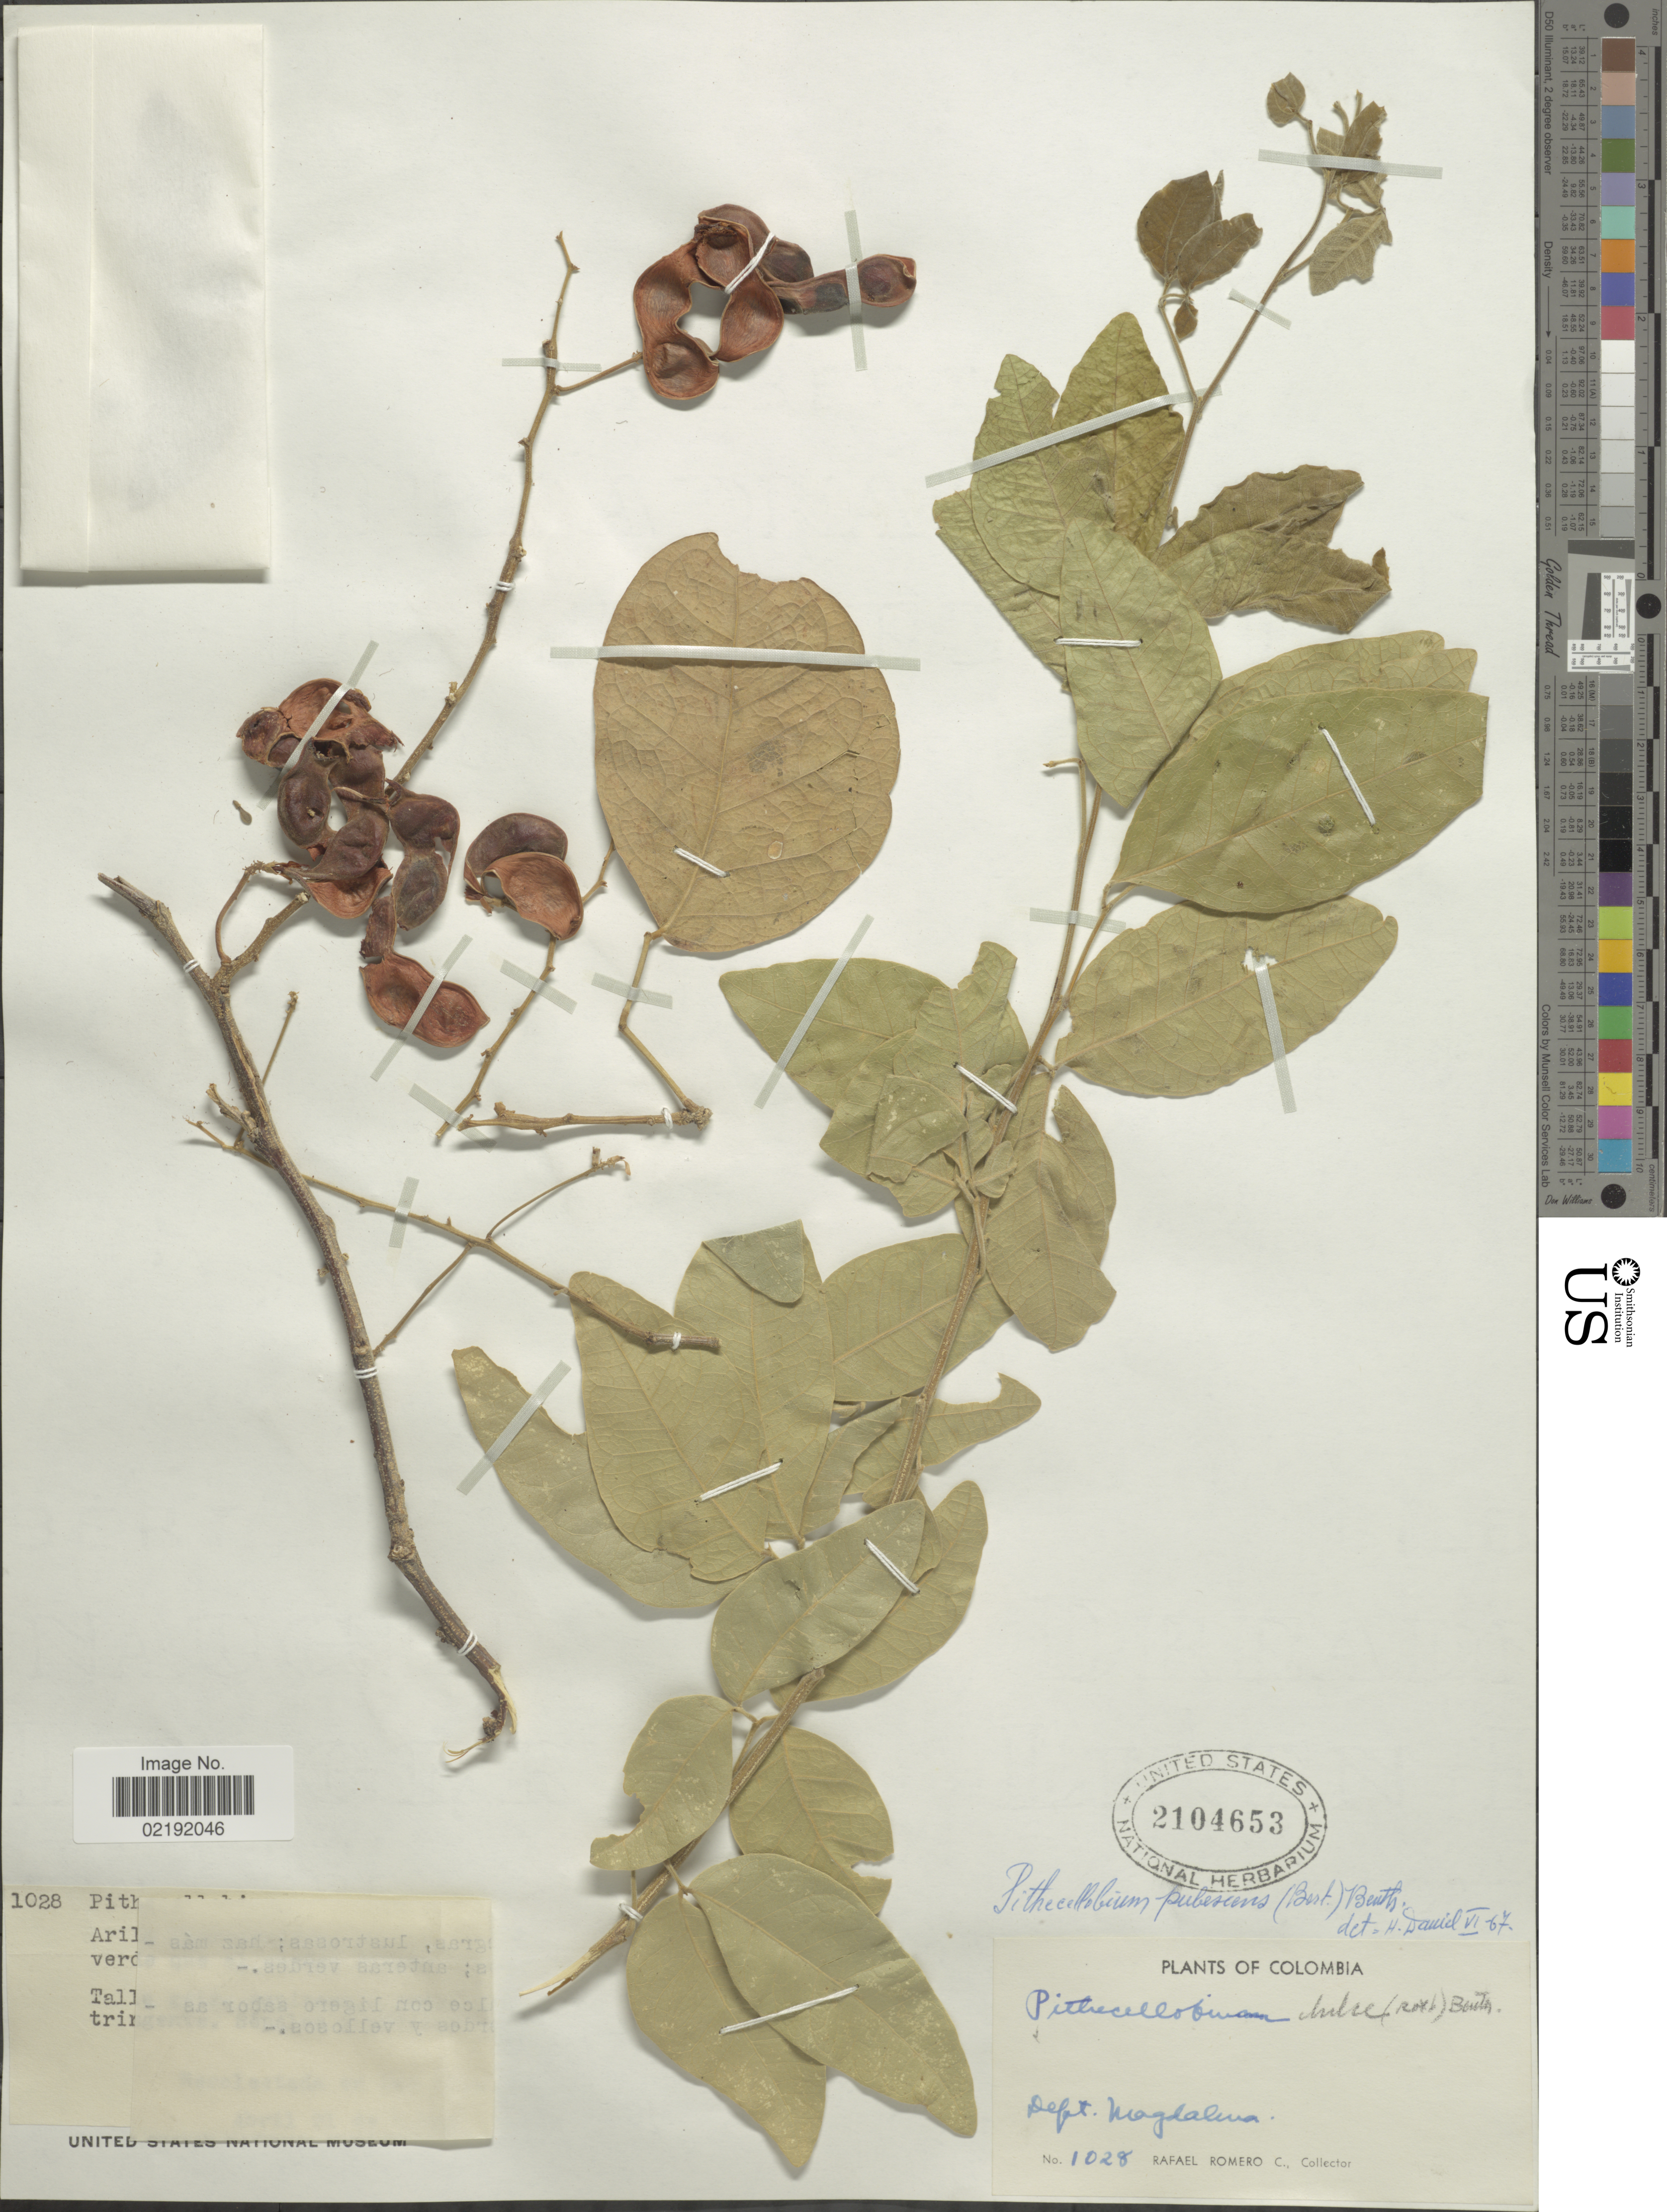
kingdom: Plantae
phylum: Tracheophyta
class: Magnoliopsida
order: Fabales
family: Fabaceae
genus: Pithecellobium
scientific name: Pithecellobium roseum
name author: (Vahl) Barneby & J.W. Grimes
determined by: U.S. National Herbarium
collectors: R. Romero Castañeda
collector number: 1028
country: Colombia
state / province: Magdalena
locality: Dept. Magdalena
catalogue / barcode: US 2104653